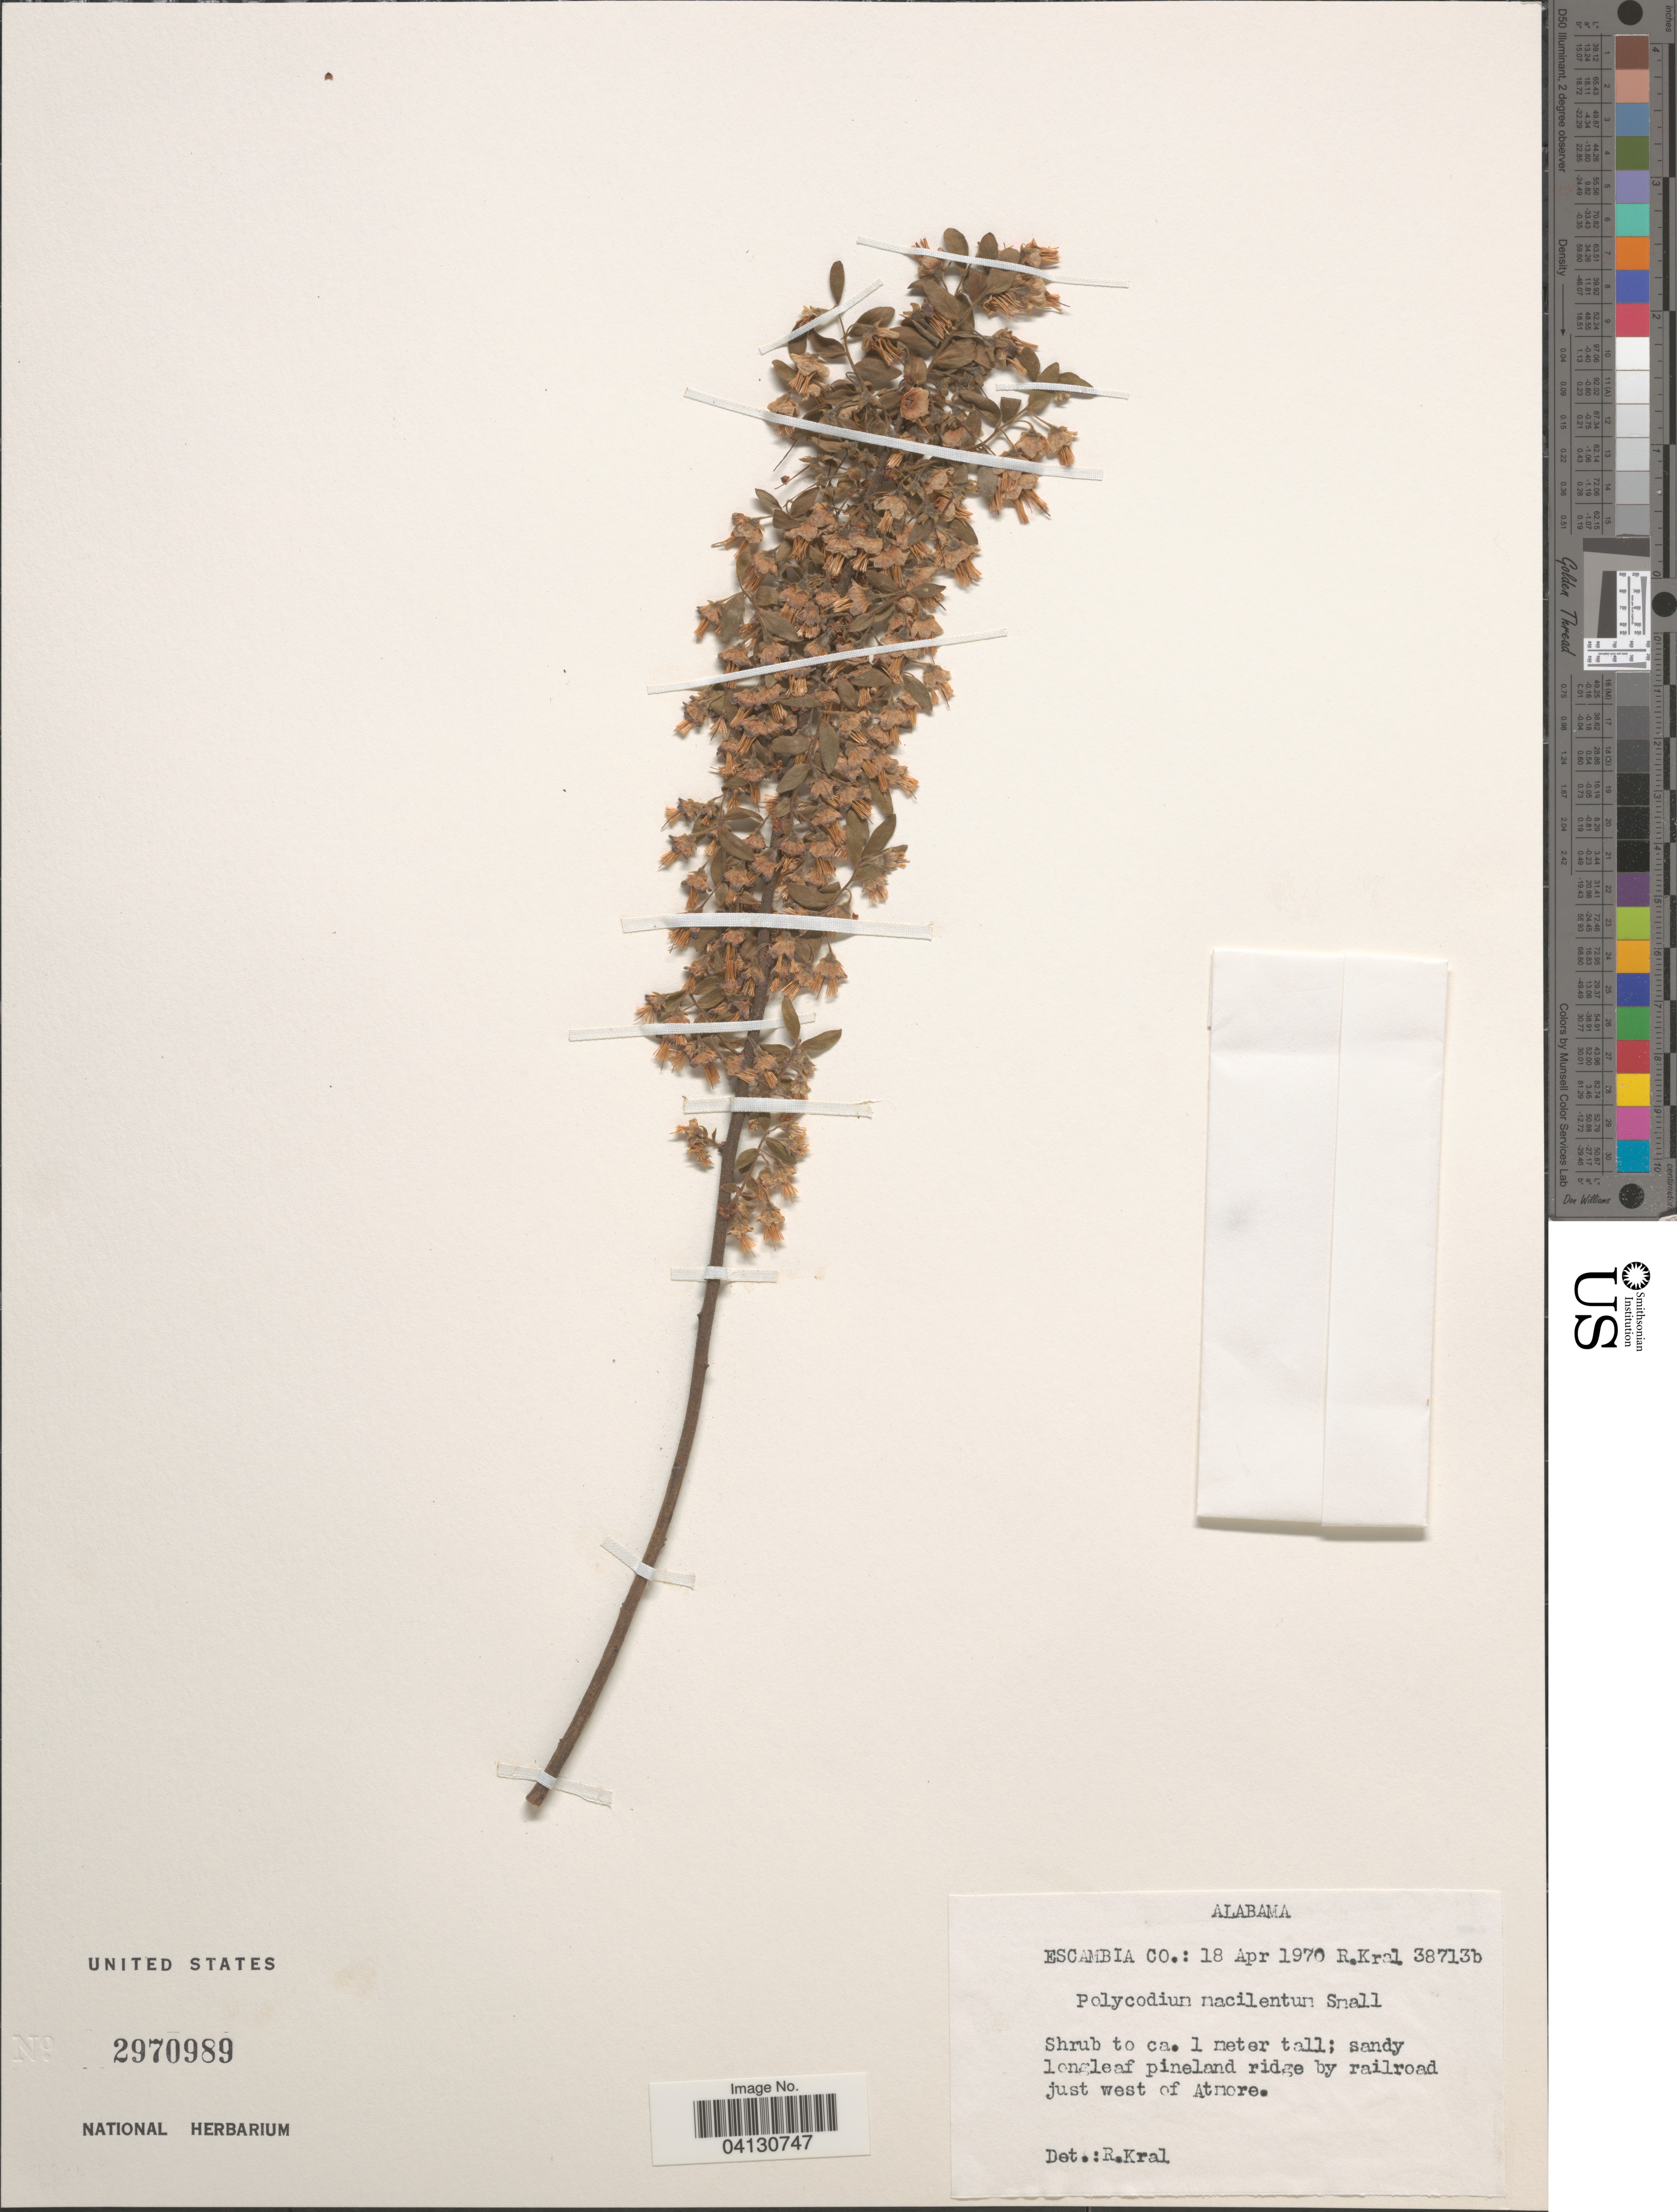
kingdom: Plantae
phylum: Tracheophyta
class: Magnoliopsida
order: Ericales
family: Ericaceae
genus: Polycodium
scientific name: Polycodium macilentum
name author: Small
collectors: R. Kral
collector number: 38713b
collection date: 1970-04-18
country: United States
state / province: Alabama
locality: Escambia Co. Sandy longleaf pineland ridge by railroad just west of Atmore.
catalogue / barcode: US 2970989